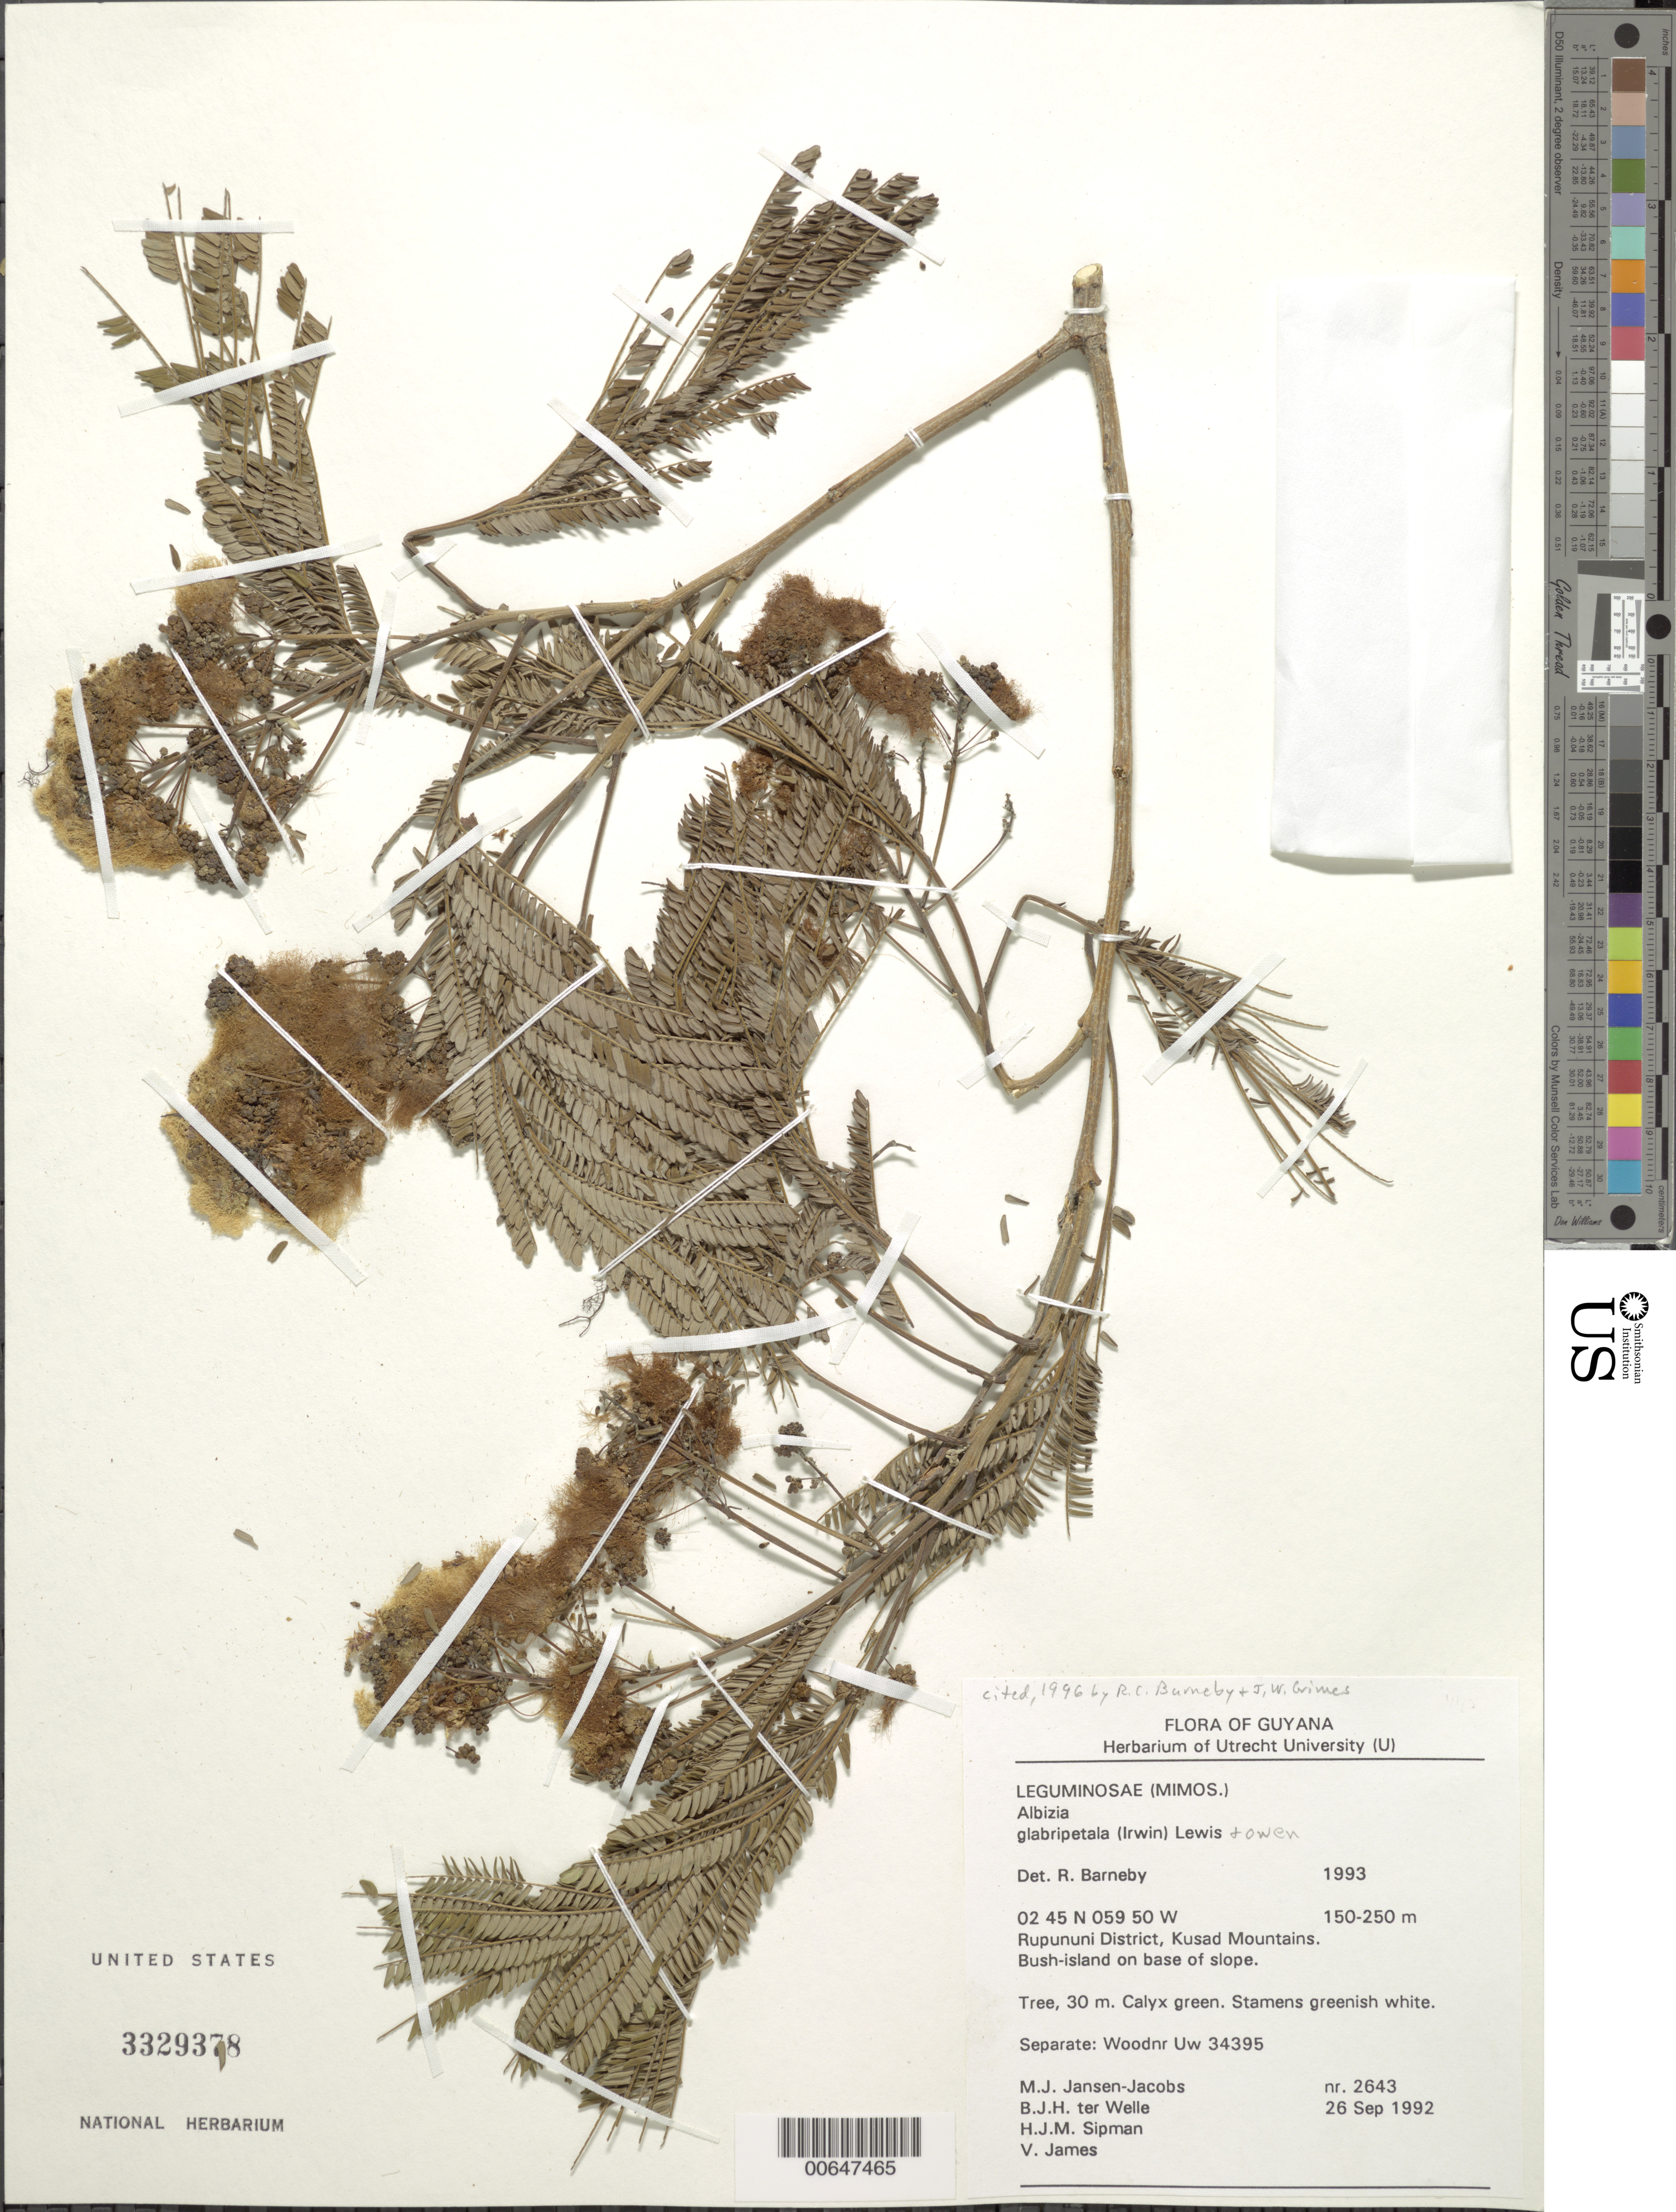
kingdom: Plantae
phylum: Tracheophyta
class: Magnoliopsida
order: Fabales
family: Fabaceae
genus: Pseudalbizzia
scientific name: Pseudalbizzia glabripetala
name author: (H.S. Irwin) Koenen & Duno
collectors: M. J. Jansen-Jacobs, B. Welle, H. J. M. Sipman & V. James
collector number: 2643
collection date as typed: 26-Sep-92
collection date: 1992-09-26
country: Guyana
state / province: U. Takutu-U. Essequibo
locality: Kusad Mountains, Rupununi District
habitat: Bush island on base of slope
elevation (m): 150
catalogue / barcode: US 3329378